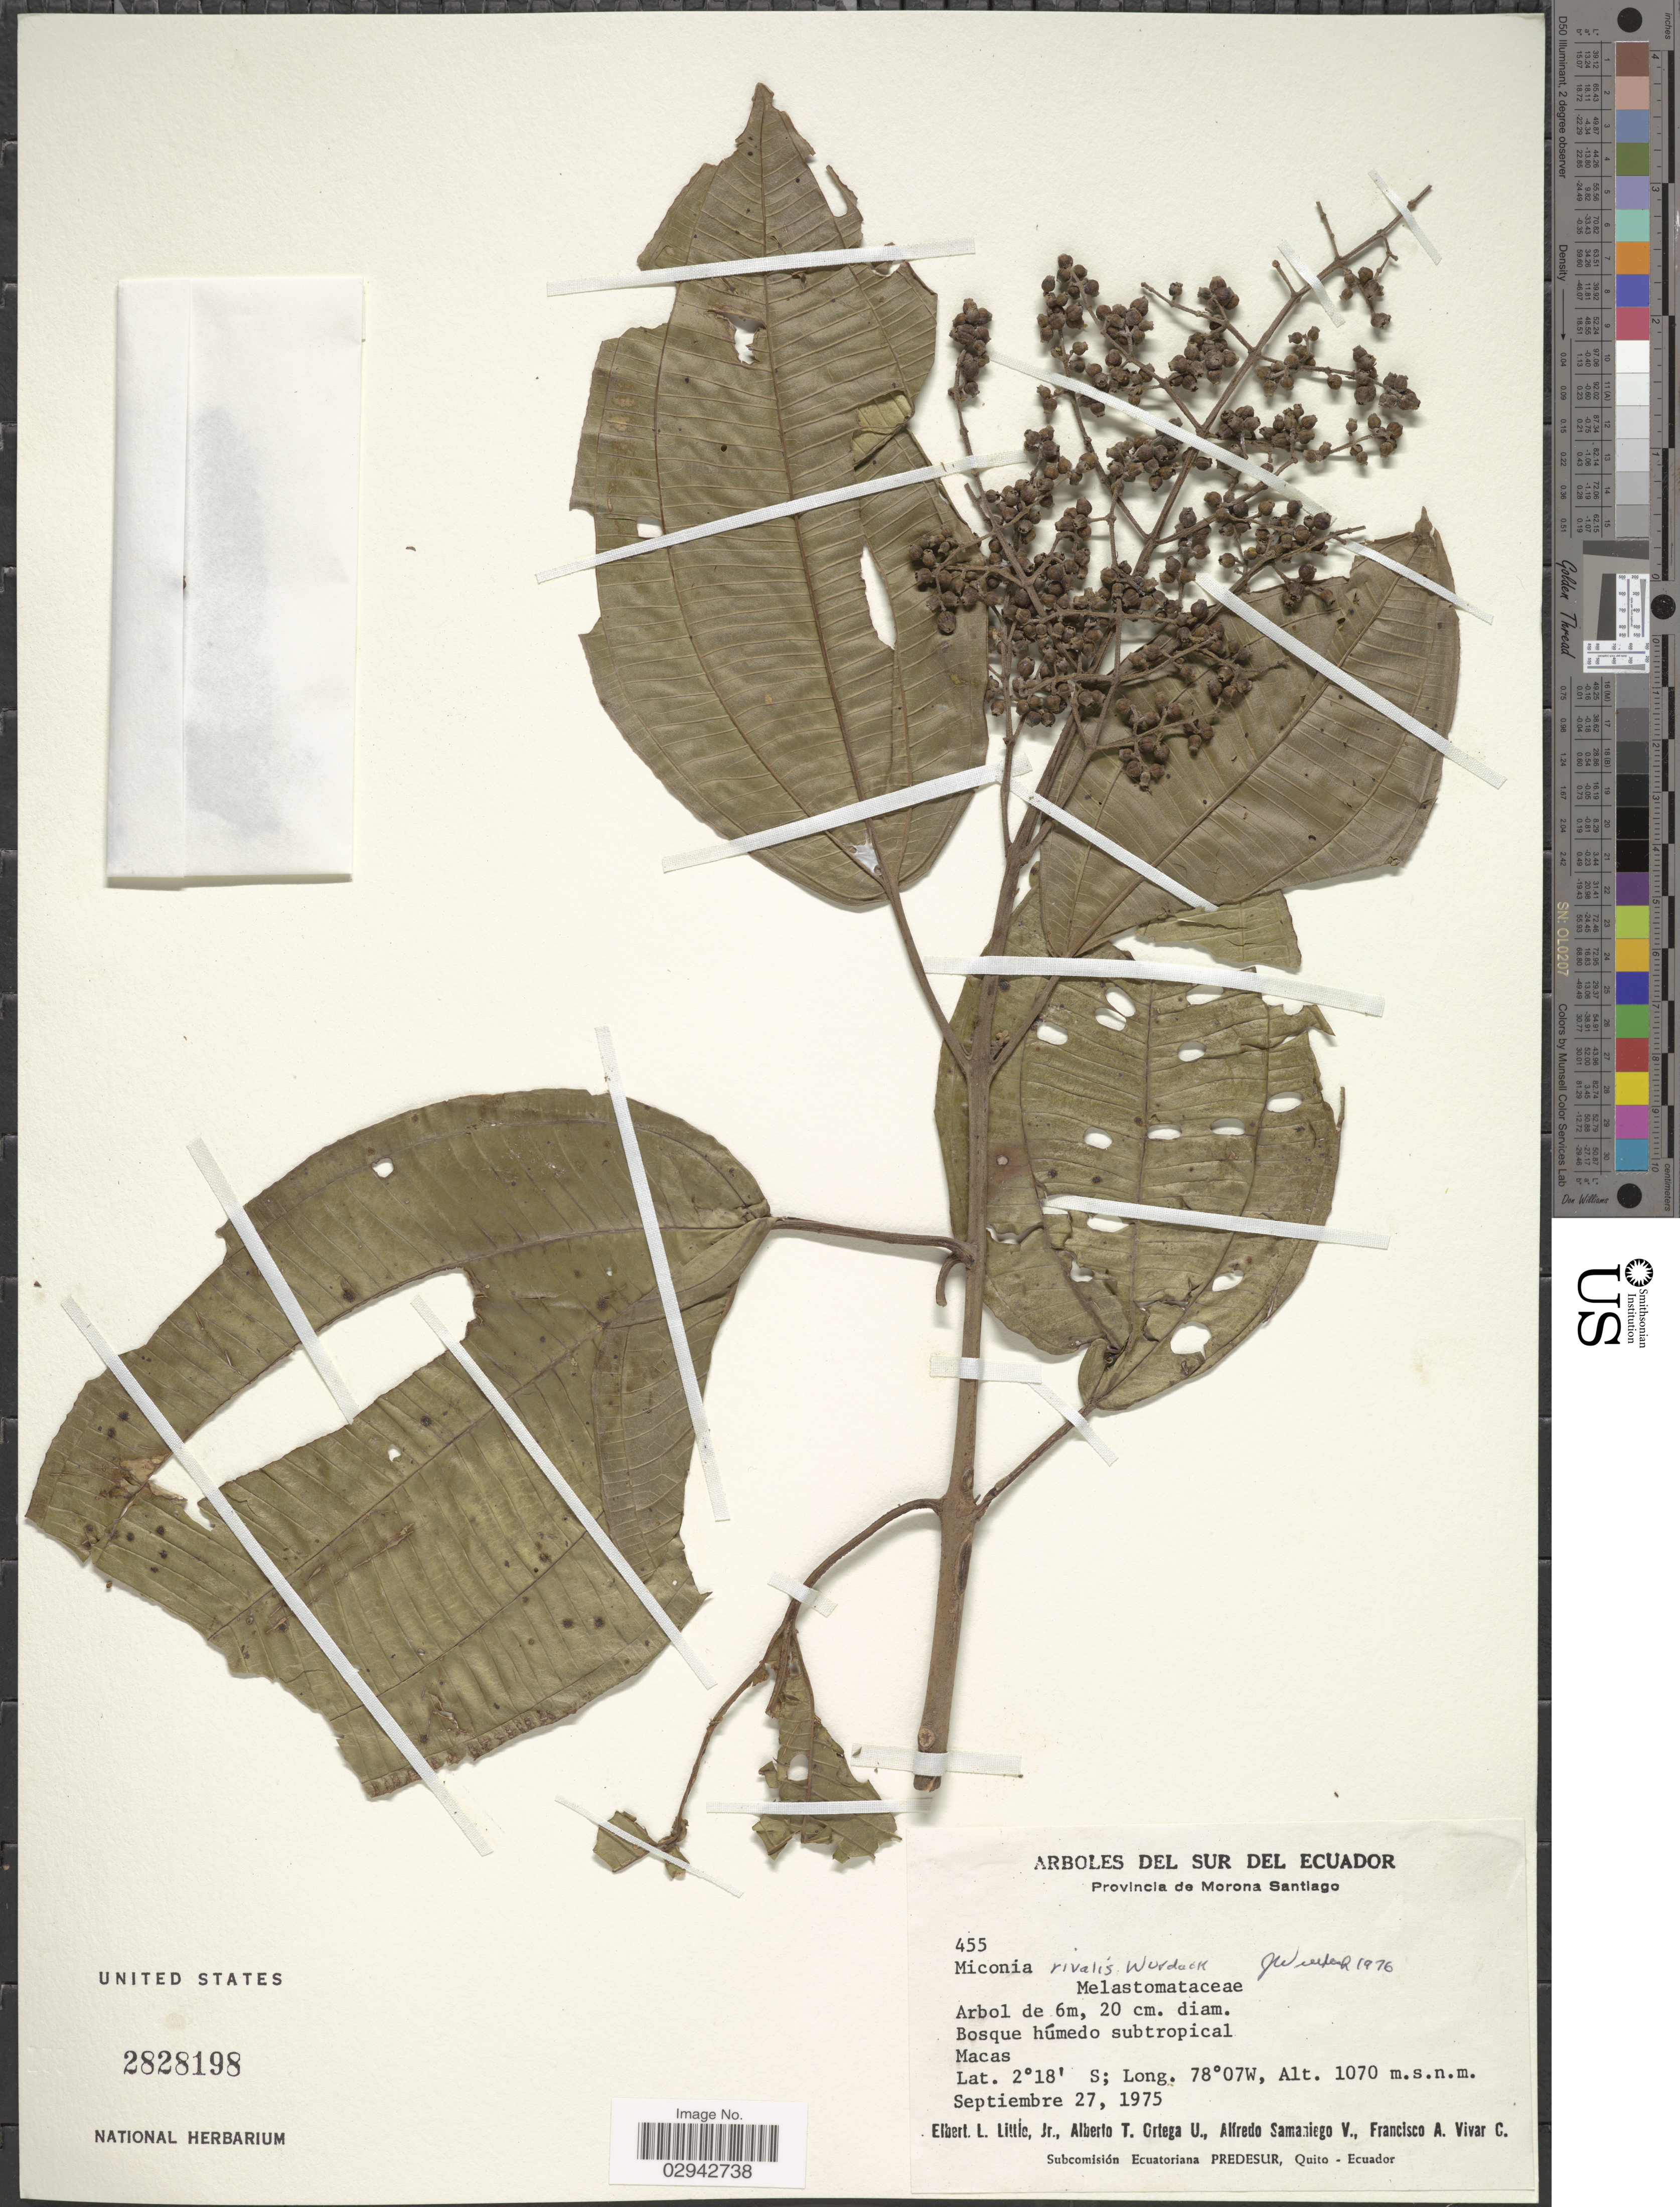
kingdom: Plantae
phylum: Tracheophyta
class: Magnoliopsida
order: Myrtales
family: Melastomataceae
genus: Miconia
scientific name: Miconia rivalis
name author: Wurdack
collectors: E. L. Little, A. T. Ortega U., A. V. Samaniego & F. A. Vivar C.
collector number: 455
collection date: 1975-09-27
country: Ecuador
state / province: Morona-Santiago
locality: Macas.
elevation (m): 1070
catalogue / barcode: US 2828198